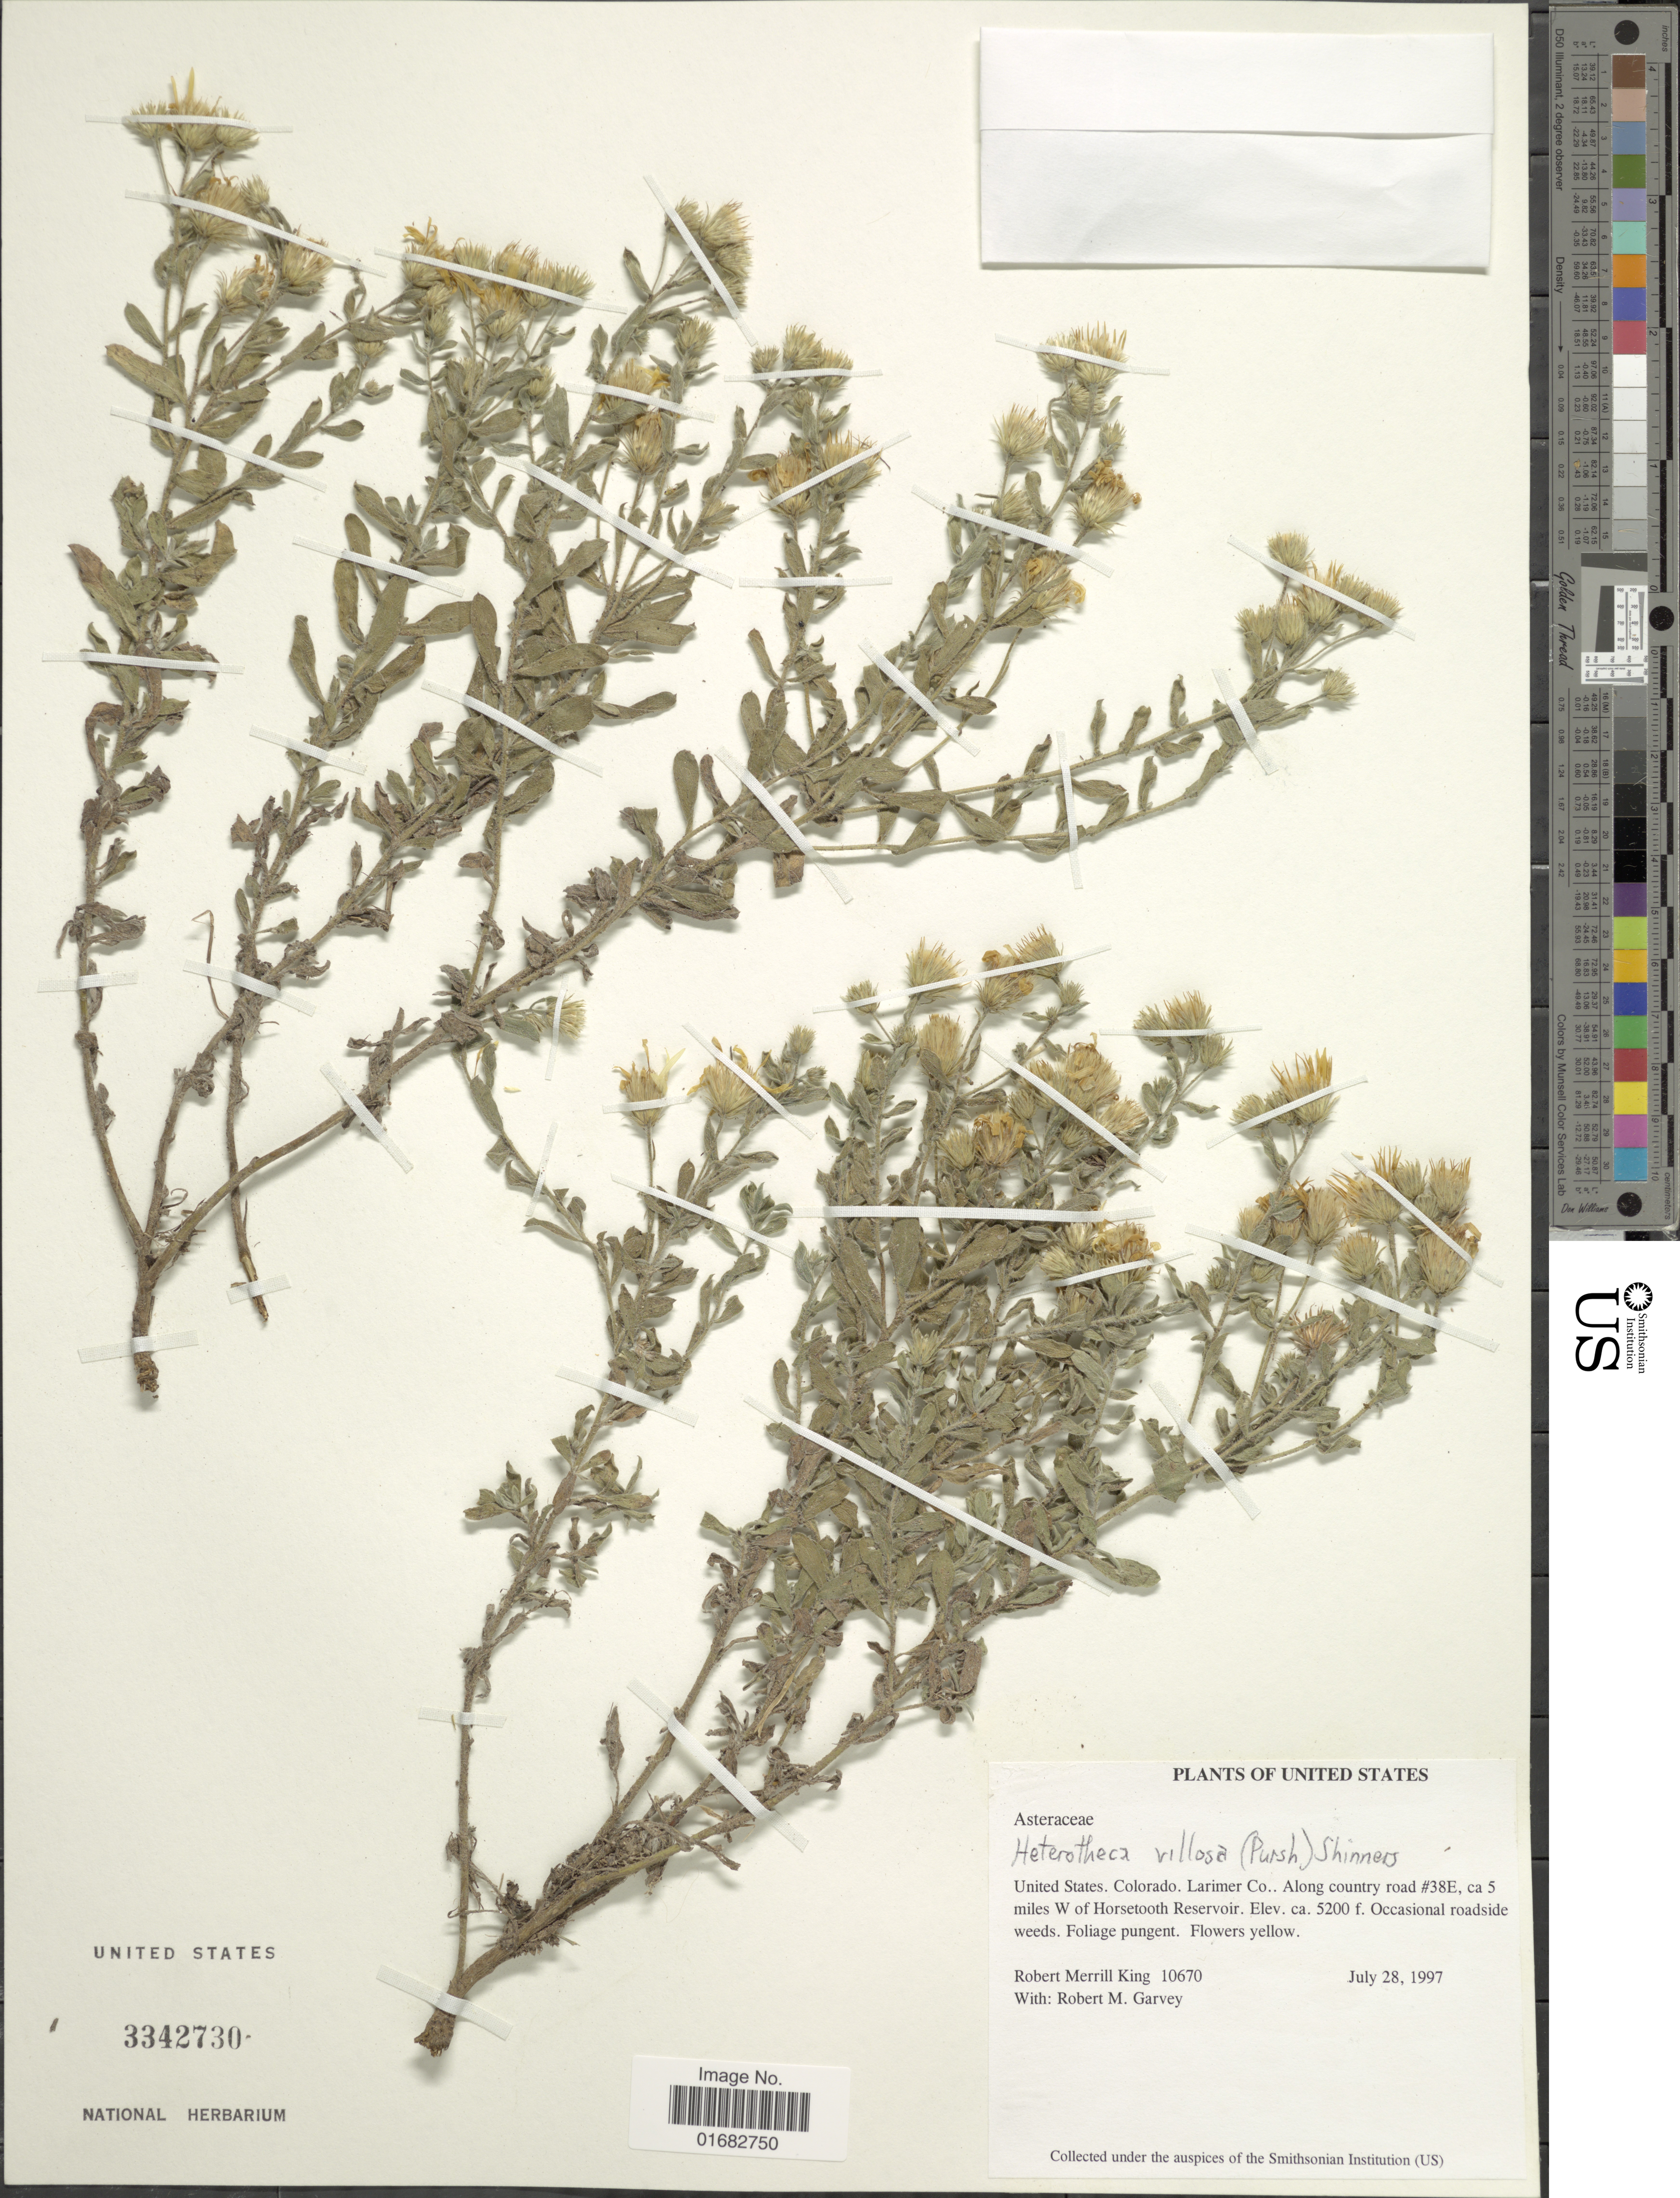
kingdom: Plantae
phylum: Tracheophyta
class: Magnoliopsida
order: Asterales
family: Asteraceae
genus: Heterotheca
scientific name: Heterotheca villosa var. foliosa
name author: (Nutt.) V.L. Harms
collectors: R. M. King & R. Garvey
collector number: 10670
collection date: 1997-07-28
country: United States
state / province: Colorado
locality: Larimer Co. Along country road #38E, ca 5 miles W of Horsetooth Reservoir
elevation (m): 1585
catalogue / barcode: US 3342730